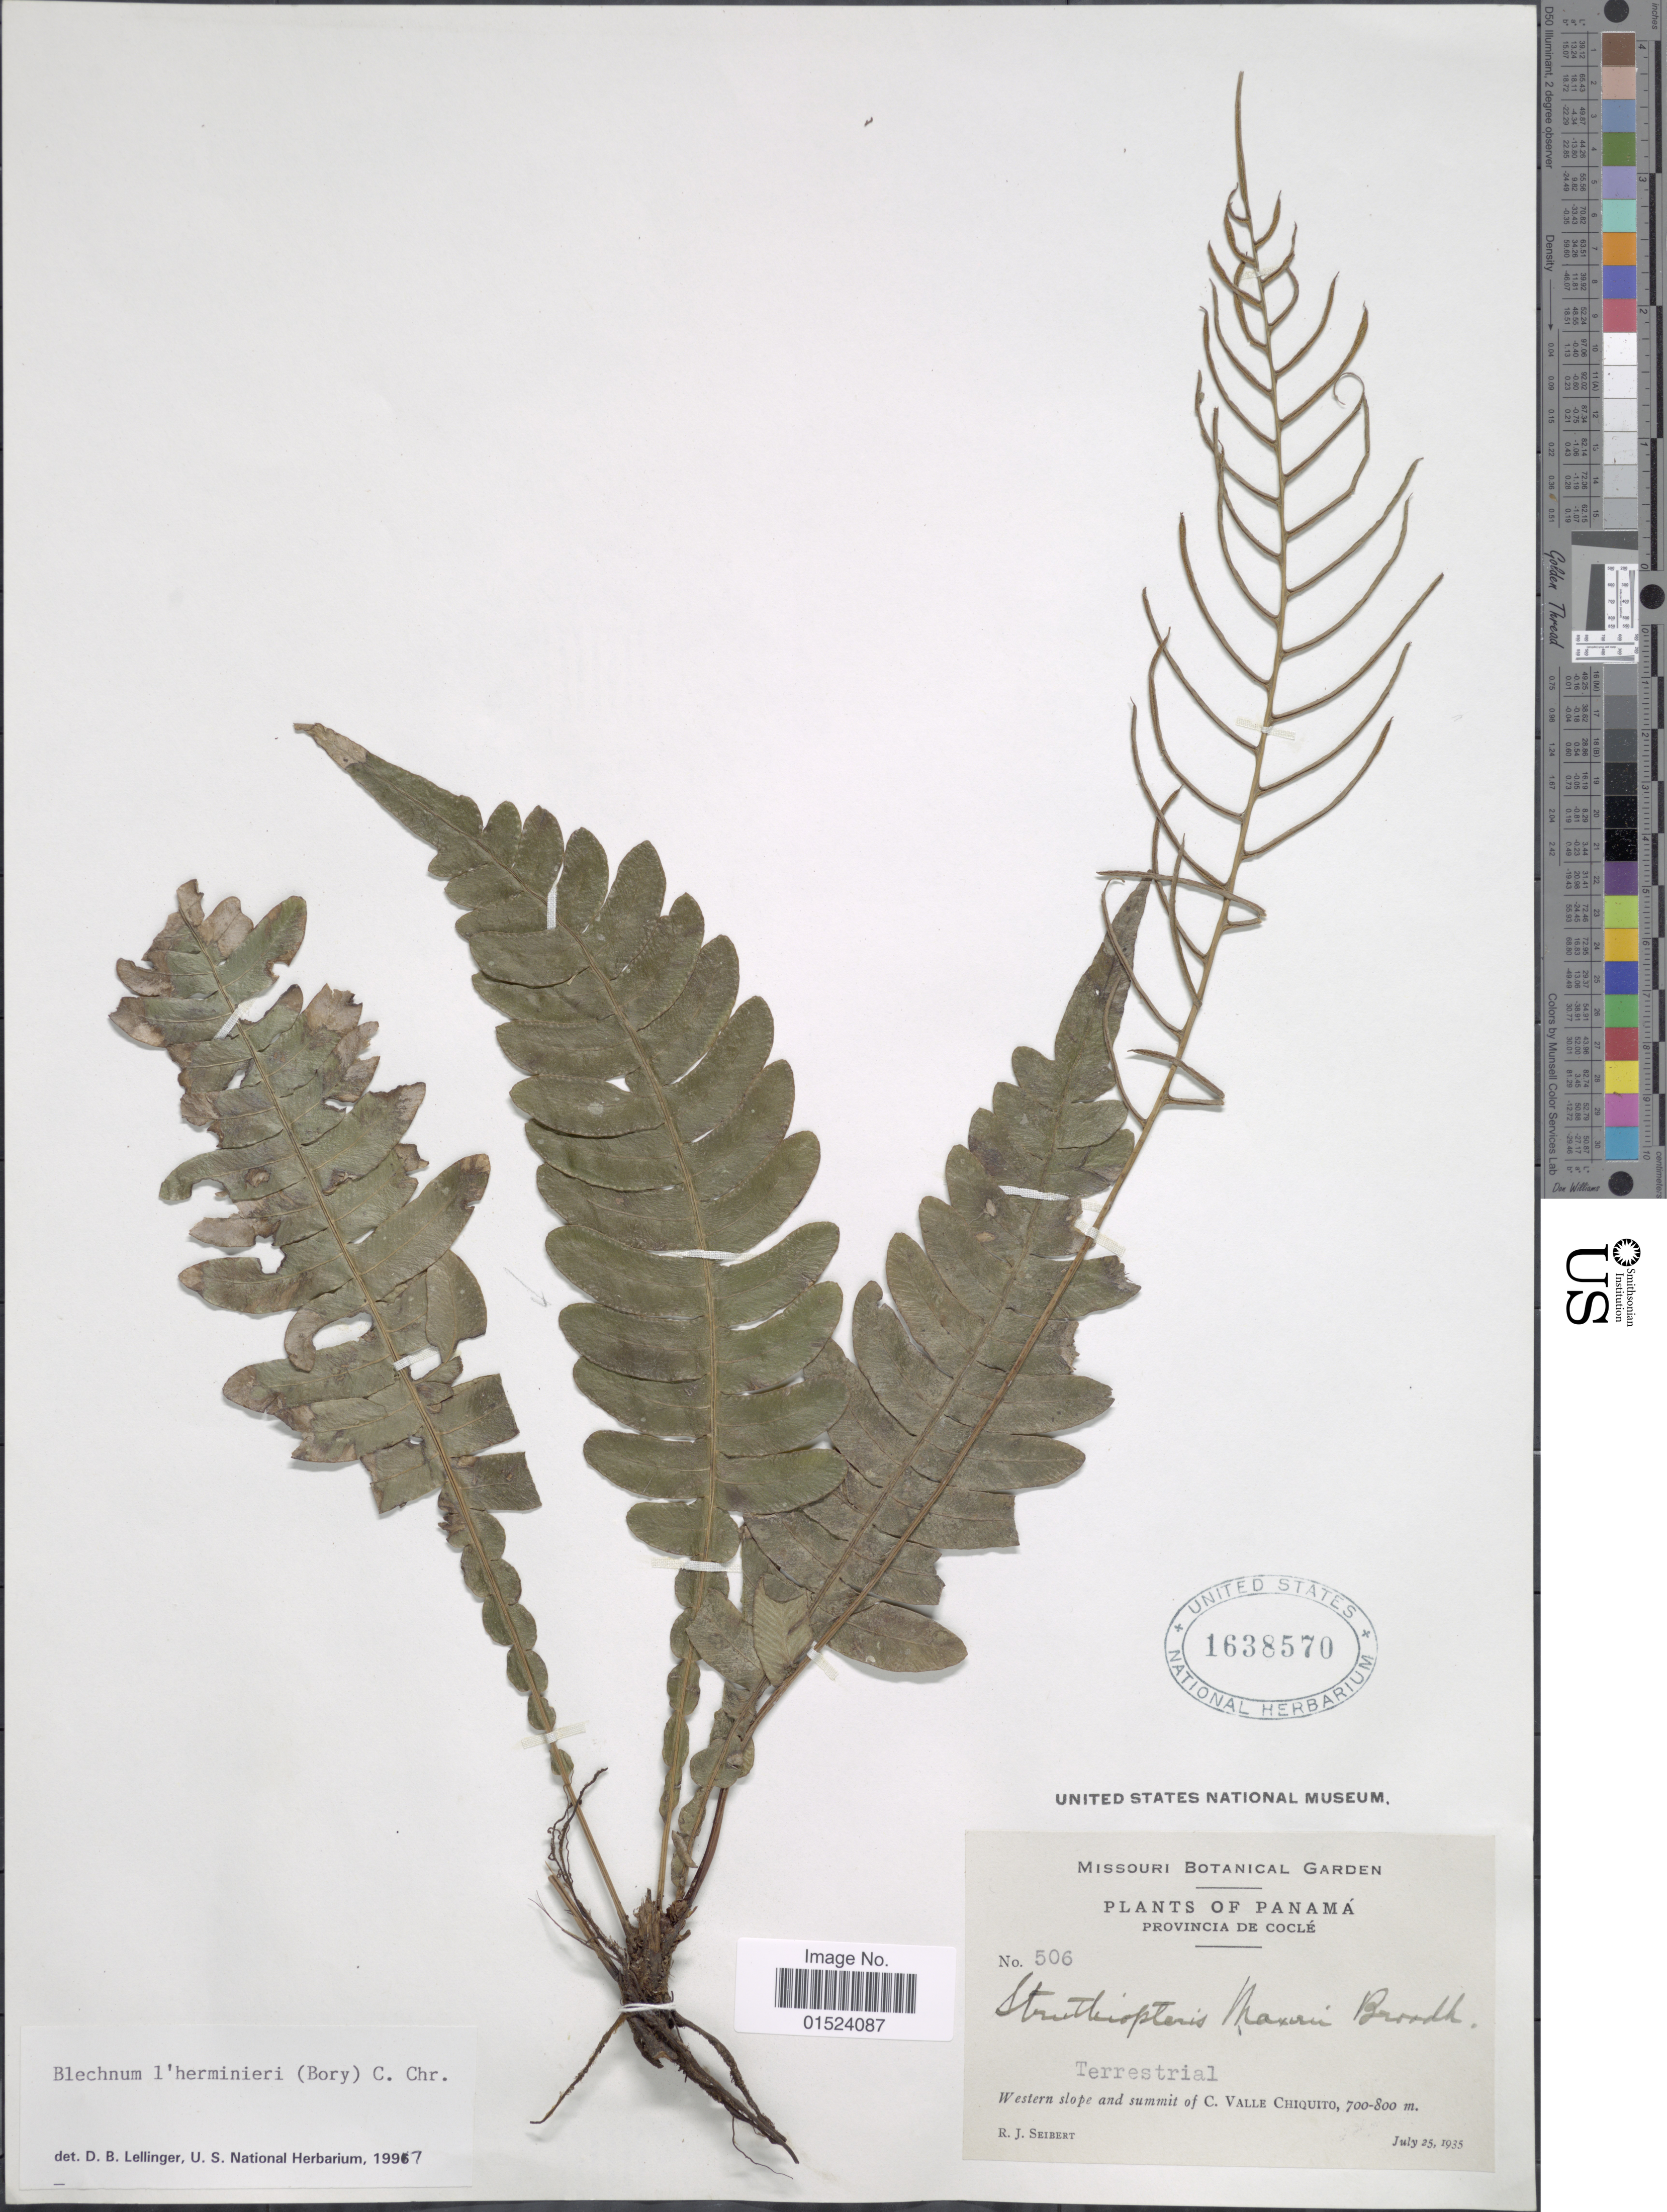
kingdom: Plantae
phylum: Tracheophyta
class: Polypodiopsida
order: Polypodiales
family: Blechnaceae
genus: Blechnum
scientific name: Blechnum l'herminieri subsp. lehmannii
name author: (Hieron.) Lellinger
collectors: R. J. Seibert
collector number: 506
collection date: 1935-07-25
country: Panama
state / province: Coclé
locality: Western slope and summit of C. Valle Chiquito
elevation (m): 700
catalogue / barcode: US 1638570